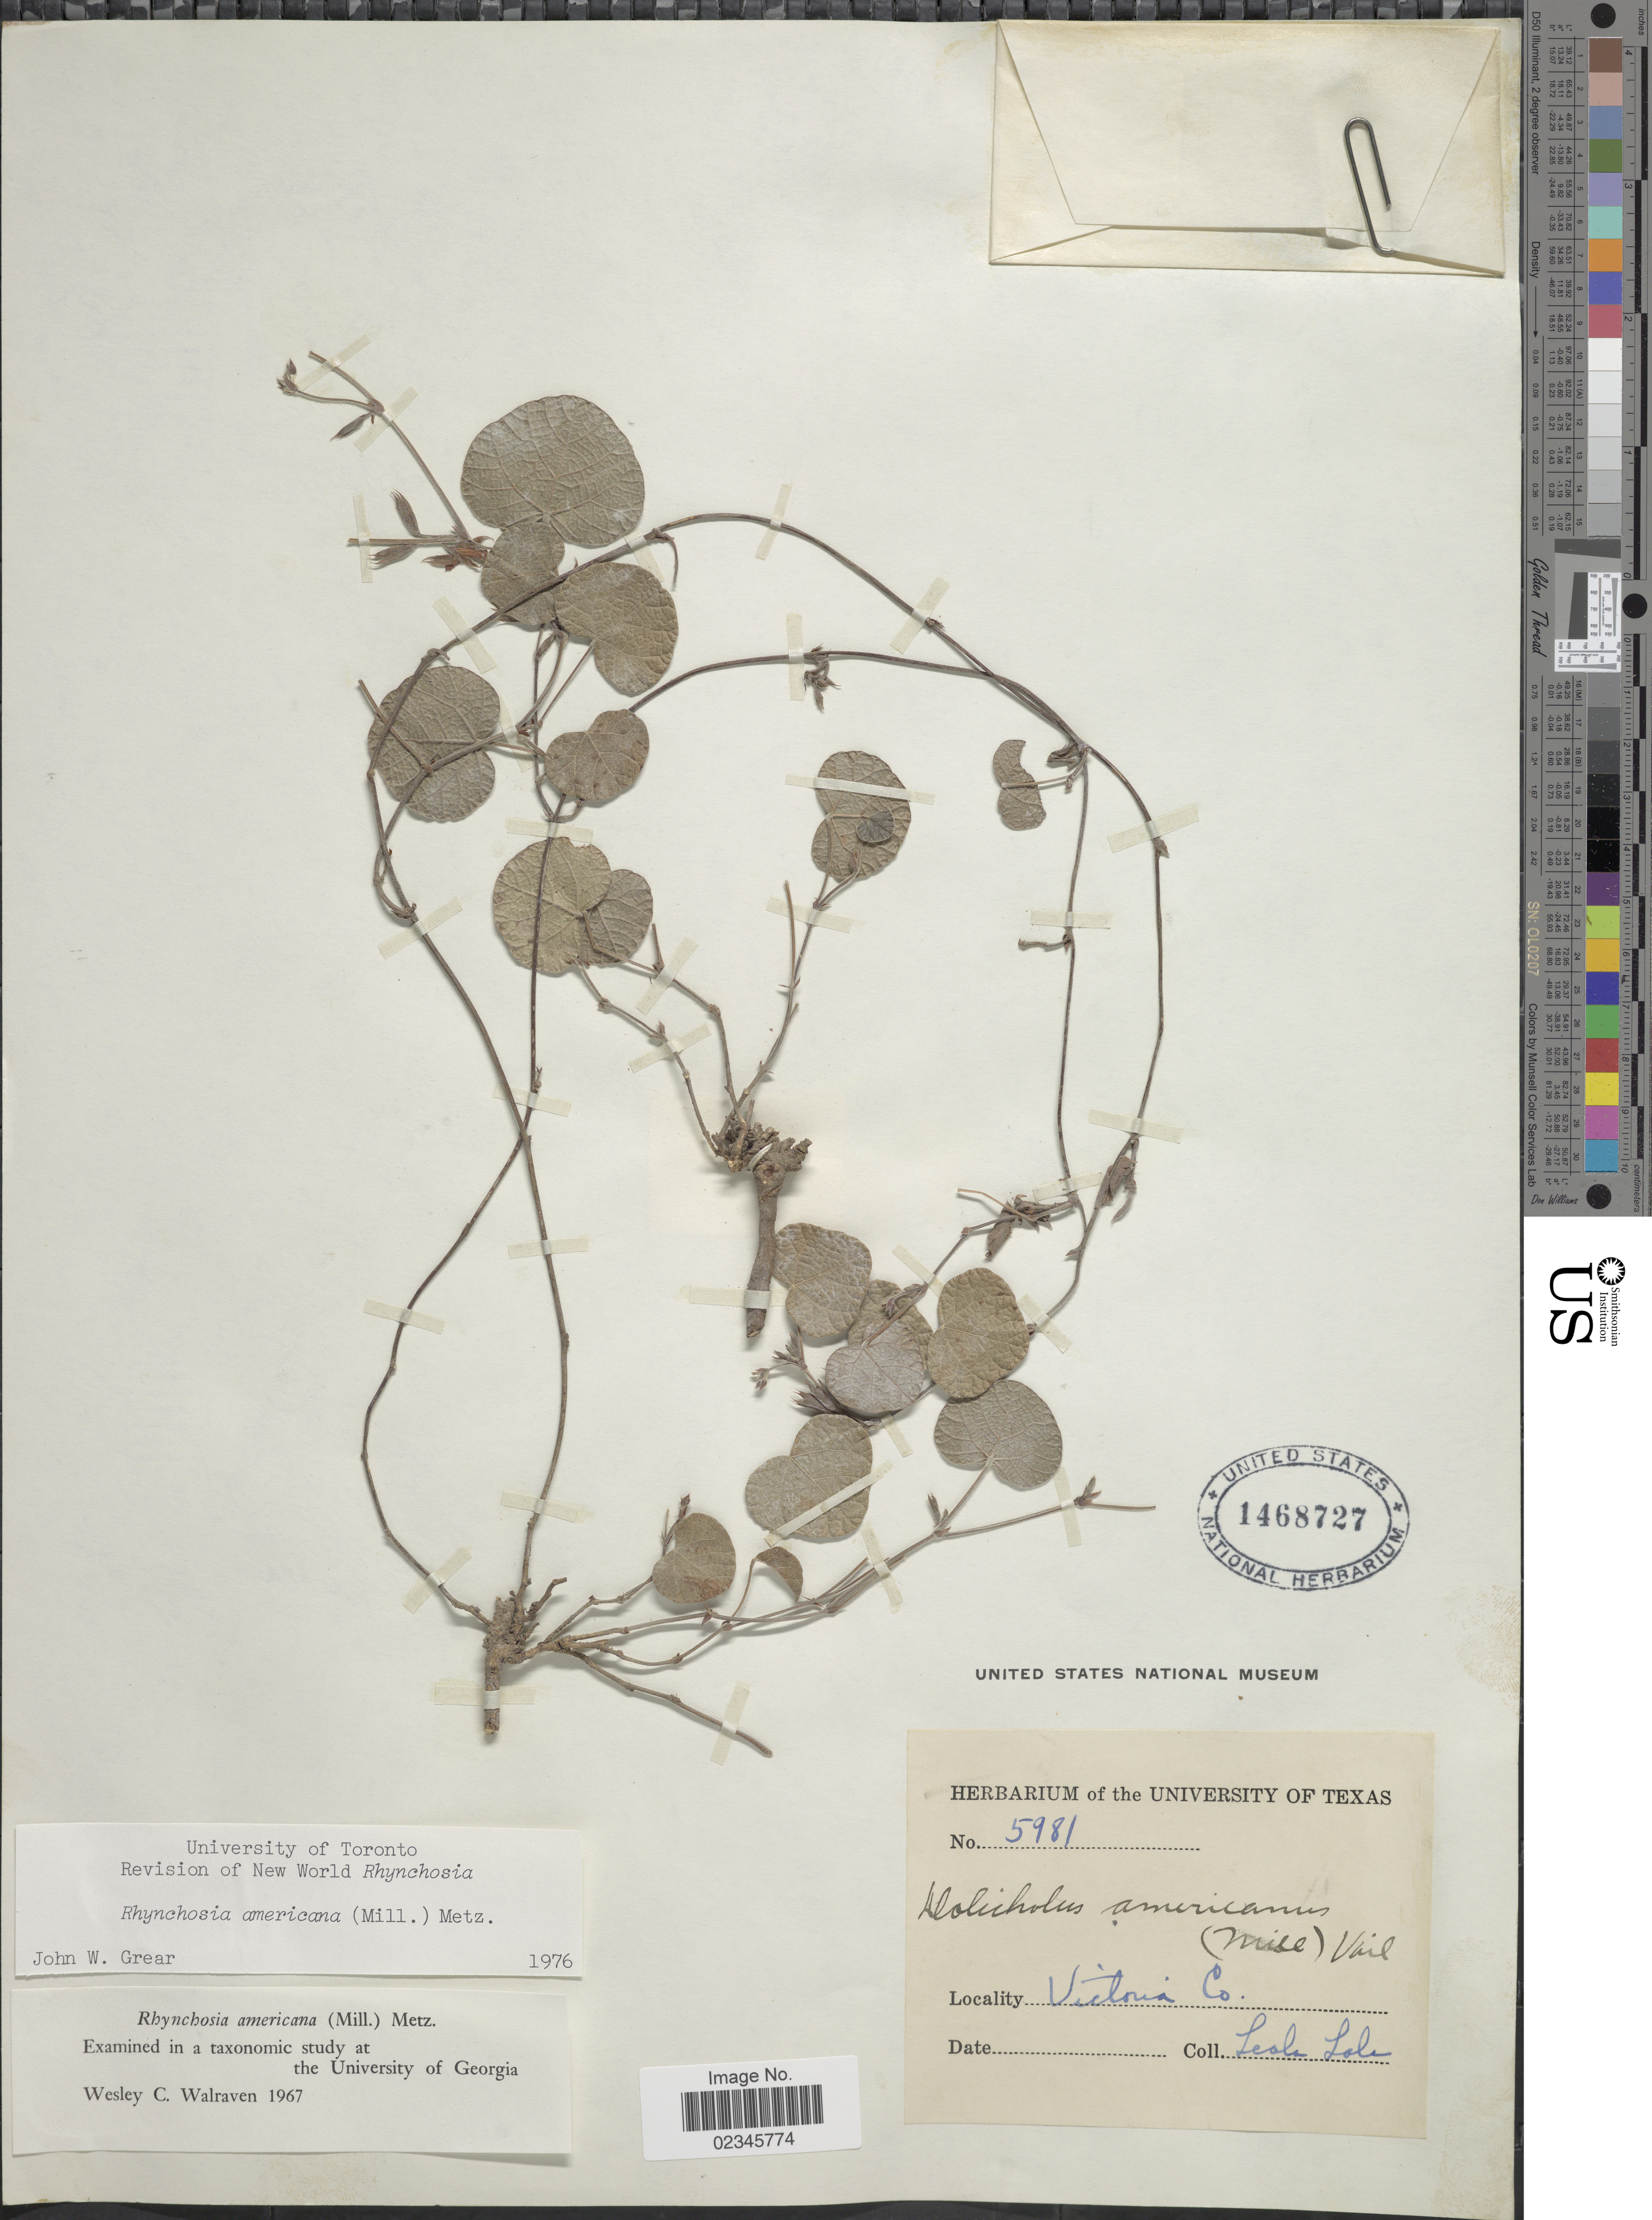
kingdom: Plantae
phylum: Tracheophyta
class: Magnoliopsida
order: Fabales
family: Fabaceae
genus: Rhynchosia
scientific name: Rhynchosia americana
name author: (Mill.) Metz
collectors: L. Lola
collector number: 5981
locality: Victoria Co.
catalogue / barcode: US 1468727